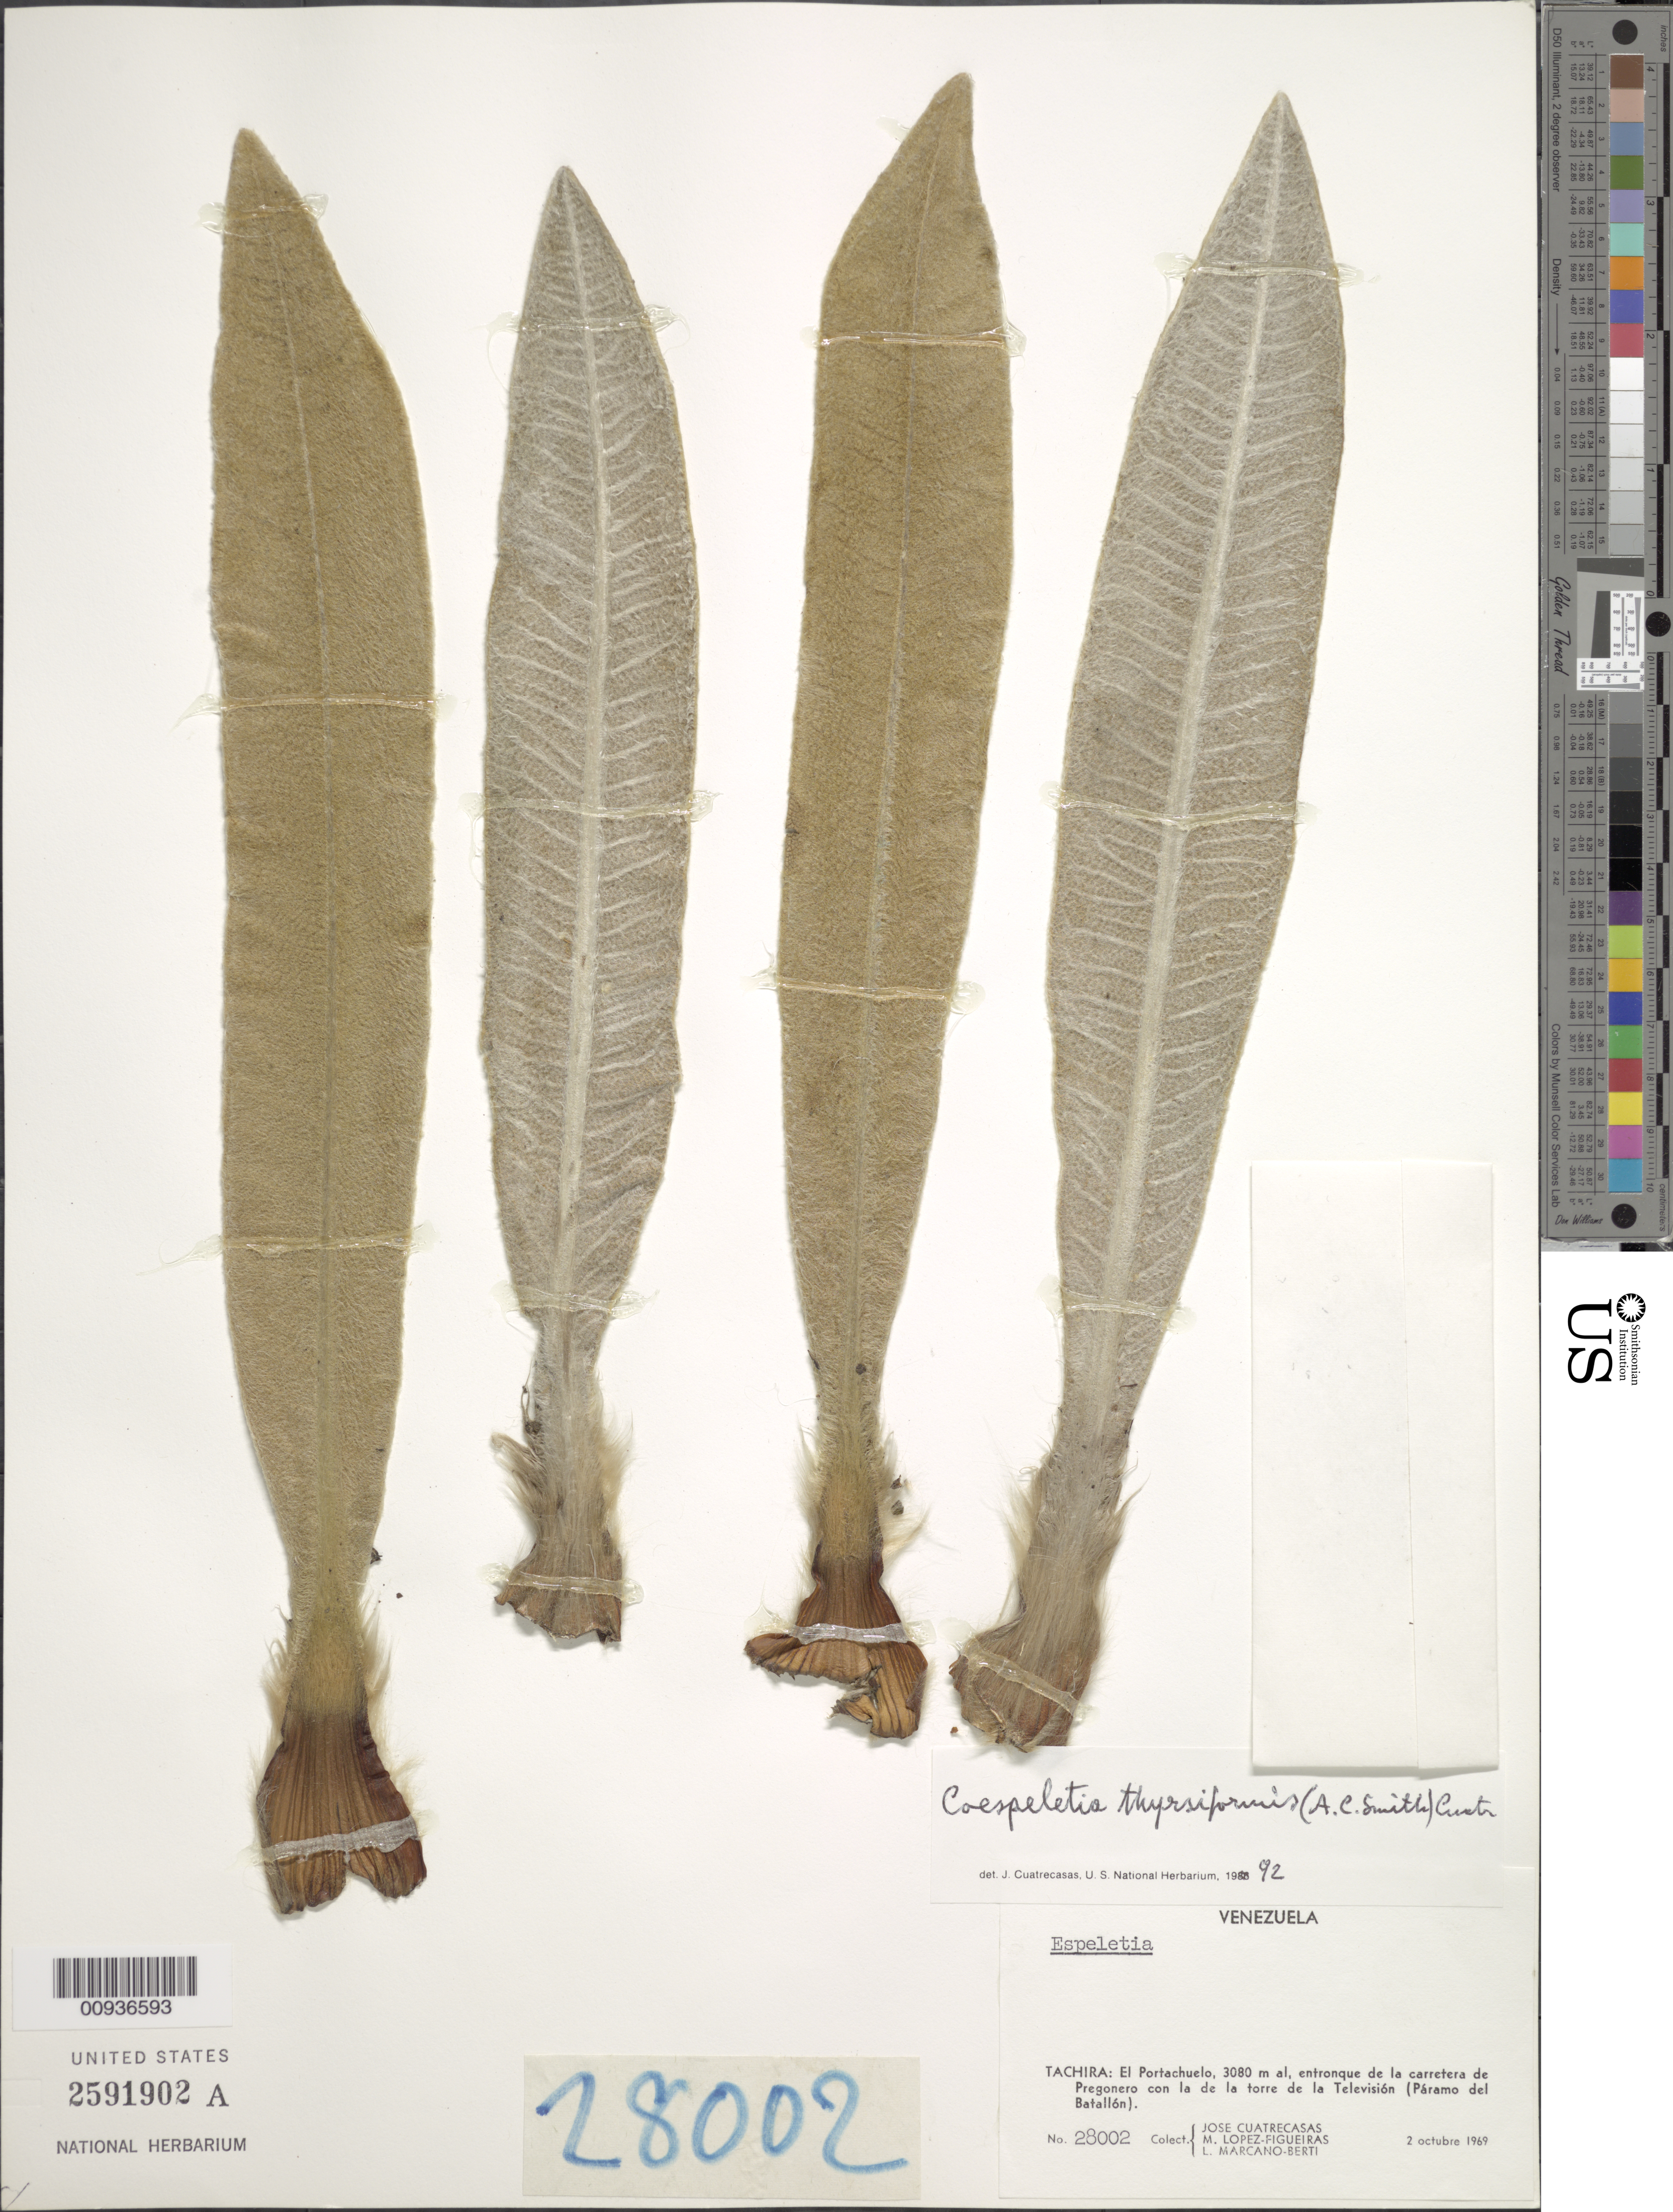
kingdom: Plantae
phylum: Tracheophyta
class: Magnoliopsida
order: Asterales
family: Asteraceae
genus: Coespeletia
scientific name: Coespeletia thyrsiformis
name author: (A.C. Sm.) Cuatrec.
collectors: J. Cuatrecasas, M. López Figueiras & L. Marcano-Berti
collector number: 28002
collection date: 1969-10-02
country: Venezuela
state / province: Tachira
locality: El Portachuelo, entronque de la carretera de Pregonero con la e la torre de la Television (Paramo del Batallon)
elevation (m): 3080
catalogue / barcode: US 2591902A